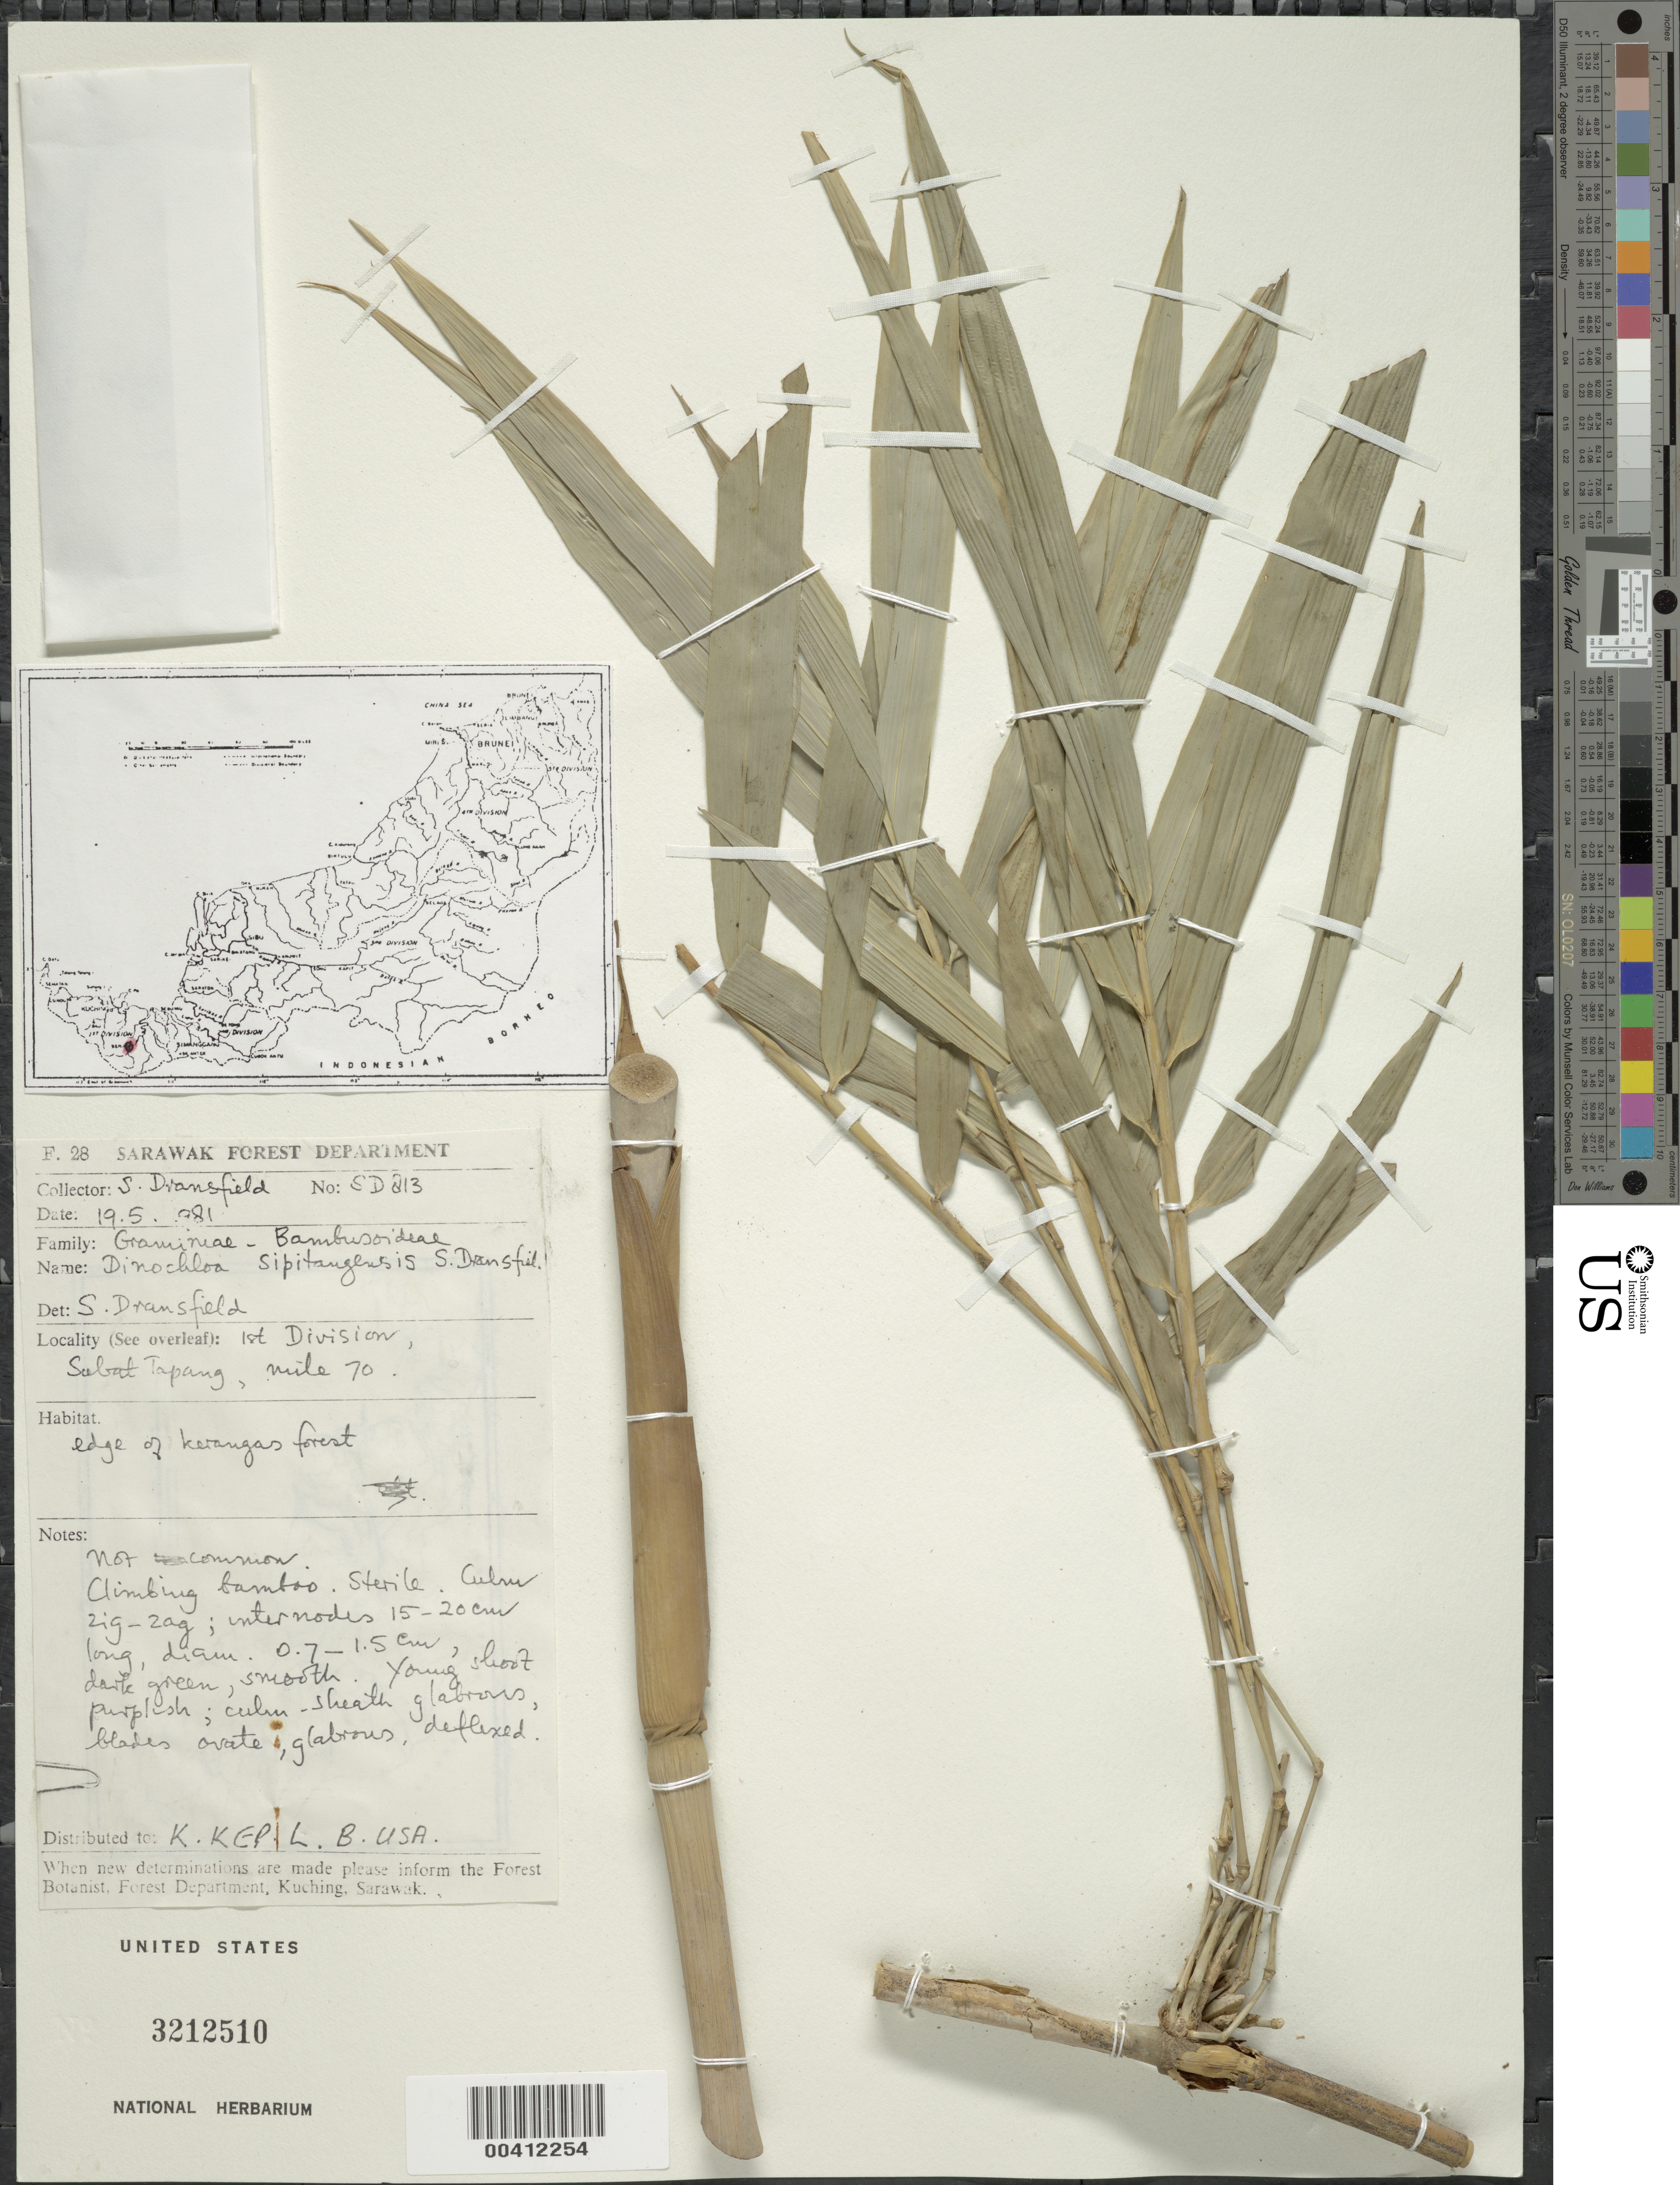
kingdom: Plantae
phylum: Tracheophyta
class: Liliopsida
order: Poales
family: Poaceae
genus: Dinochloa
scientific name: Dinochloa sipitangensis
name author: S. Dransf.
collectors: S. Dransfield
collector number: Sd813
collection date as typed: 19 May 1981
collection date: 1981-05-19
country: Malaysia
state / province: Sarawak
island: Borneo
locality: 1st division, sabat tapang, mile 70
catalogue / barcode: US 3212510